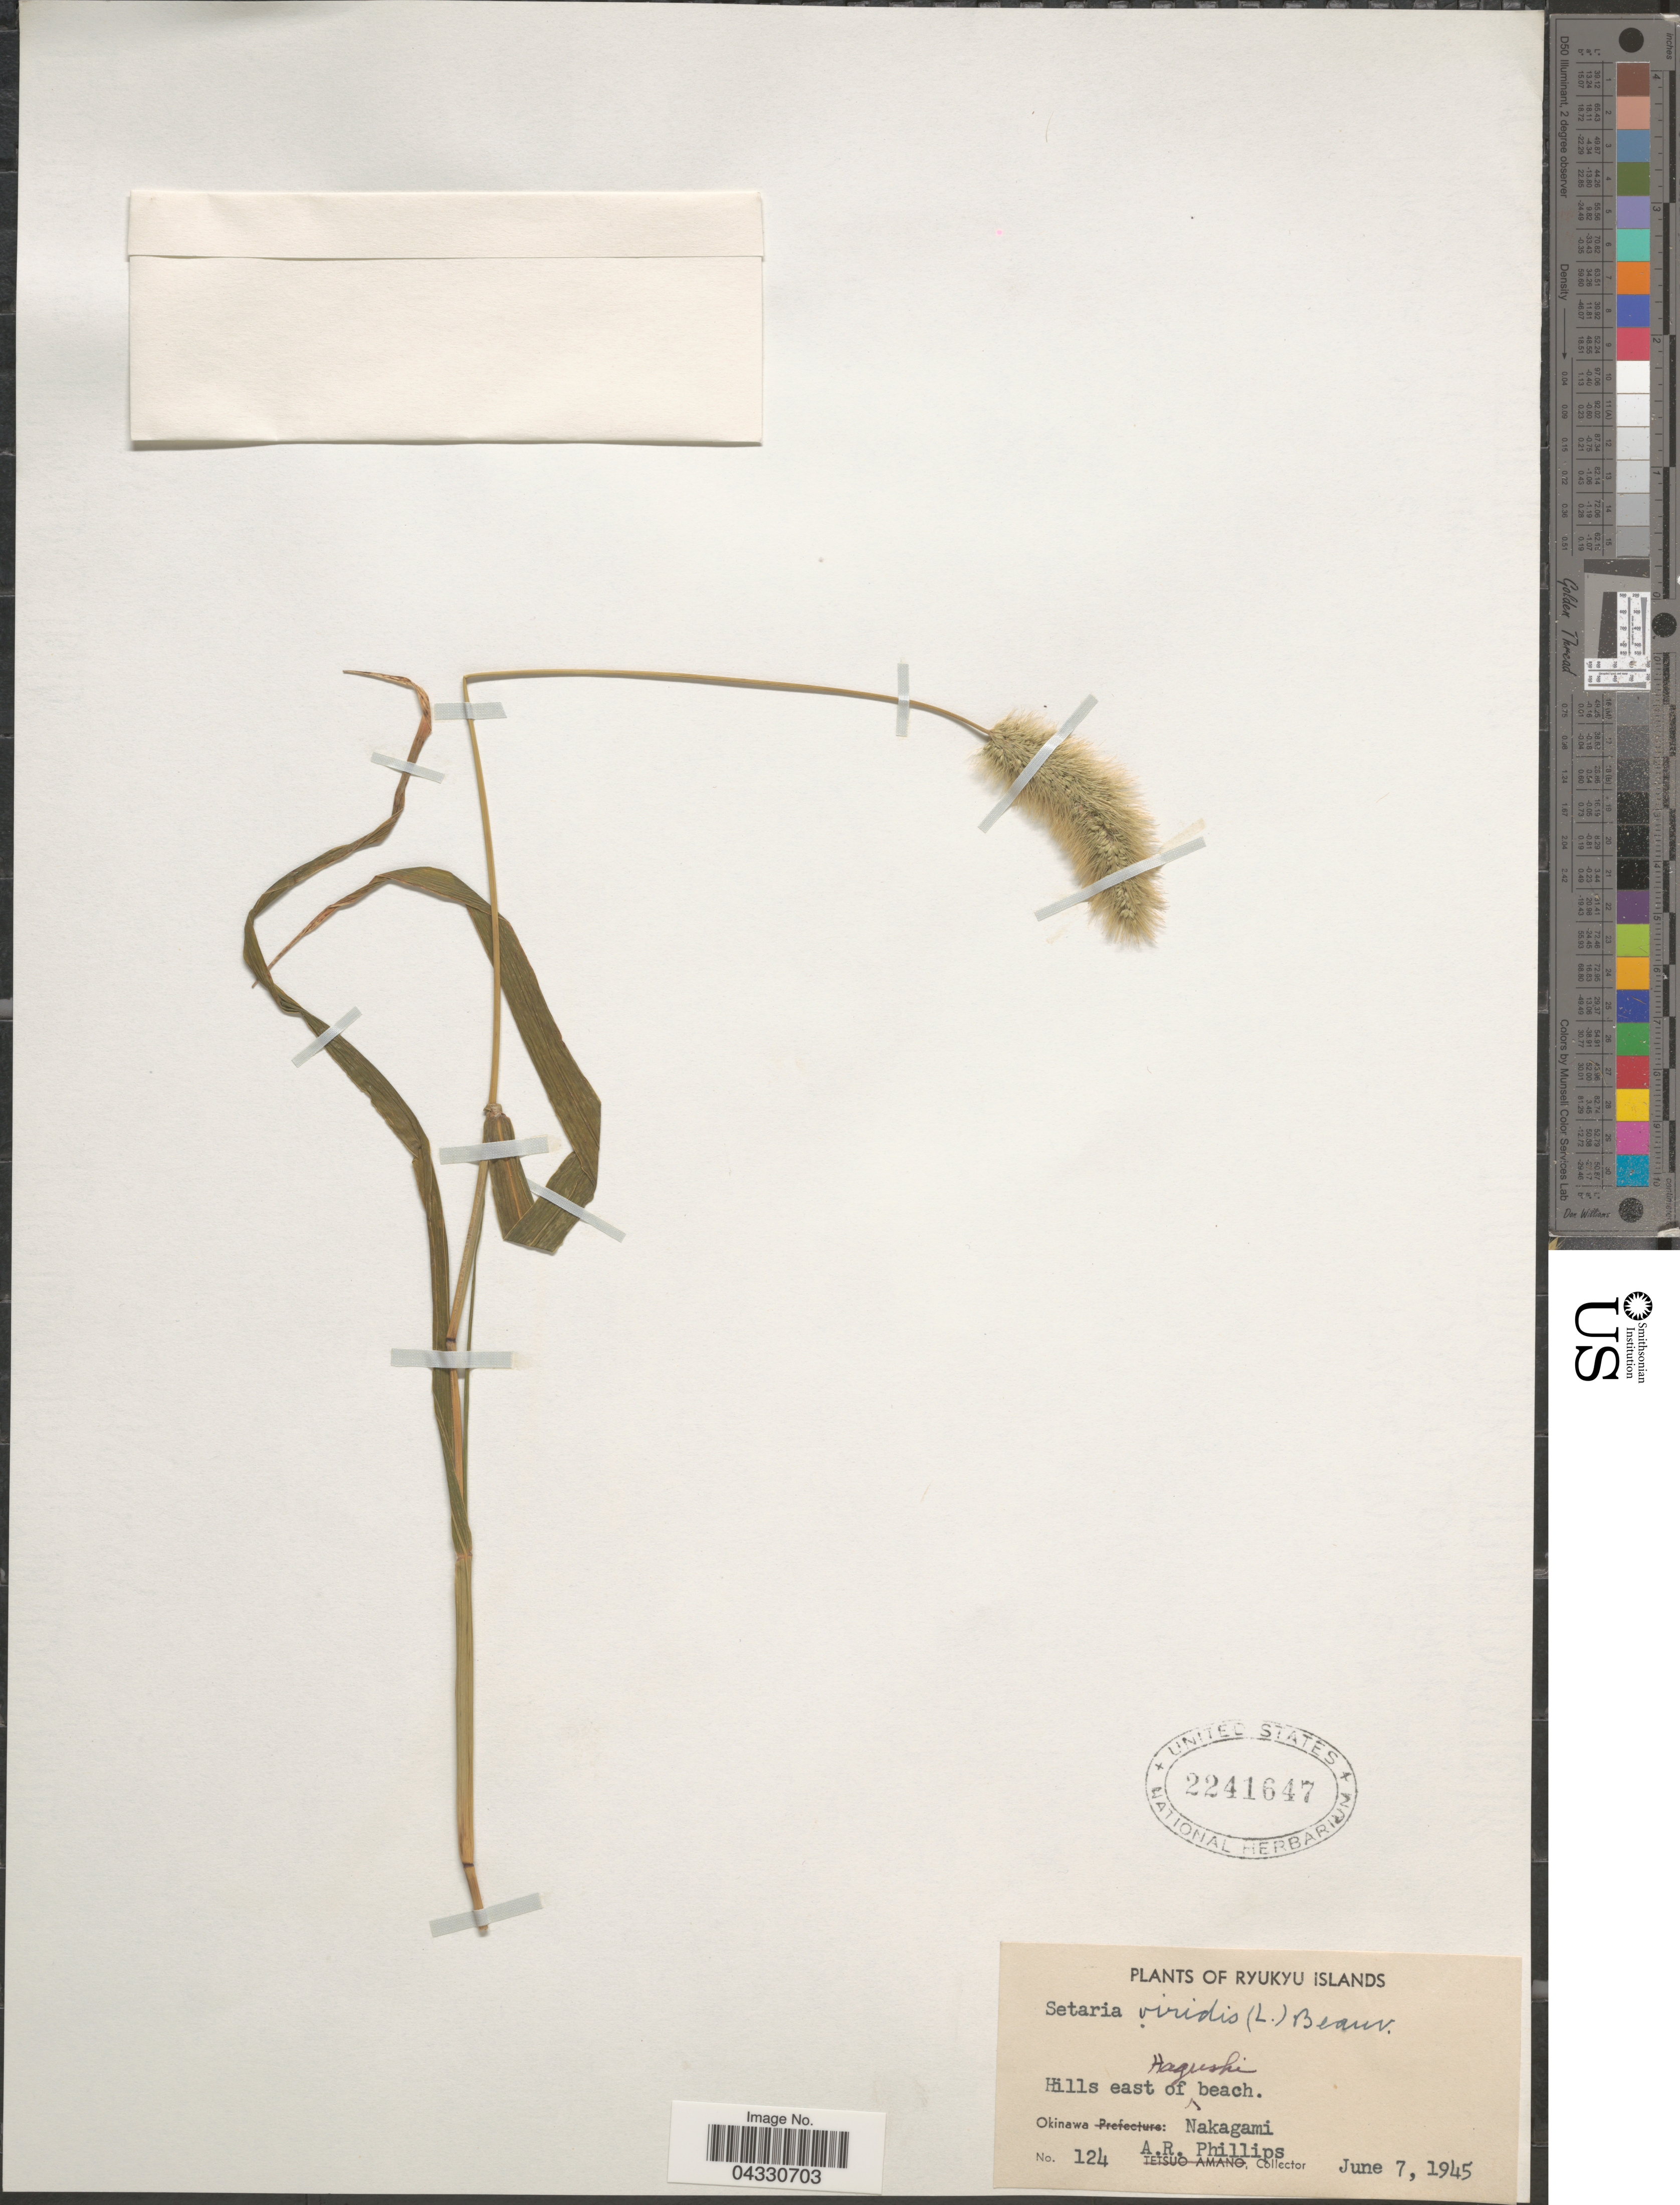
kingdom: Plantae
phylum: Tracheophyta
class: Liliopsida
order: Poales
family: Poaceae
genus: Setaria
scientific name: Setaria viridis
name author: (L.) P. Beauv.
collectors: A. R. Phillips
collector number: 124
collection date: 1945-06-07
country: Japan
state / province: Okinawa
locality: Ryukyu Islands. Hills east of Hagushi beach. Nakagami.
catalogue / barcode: US 2241647